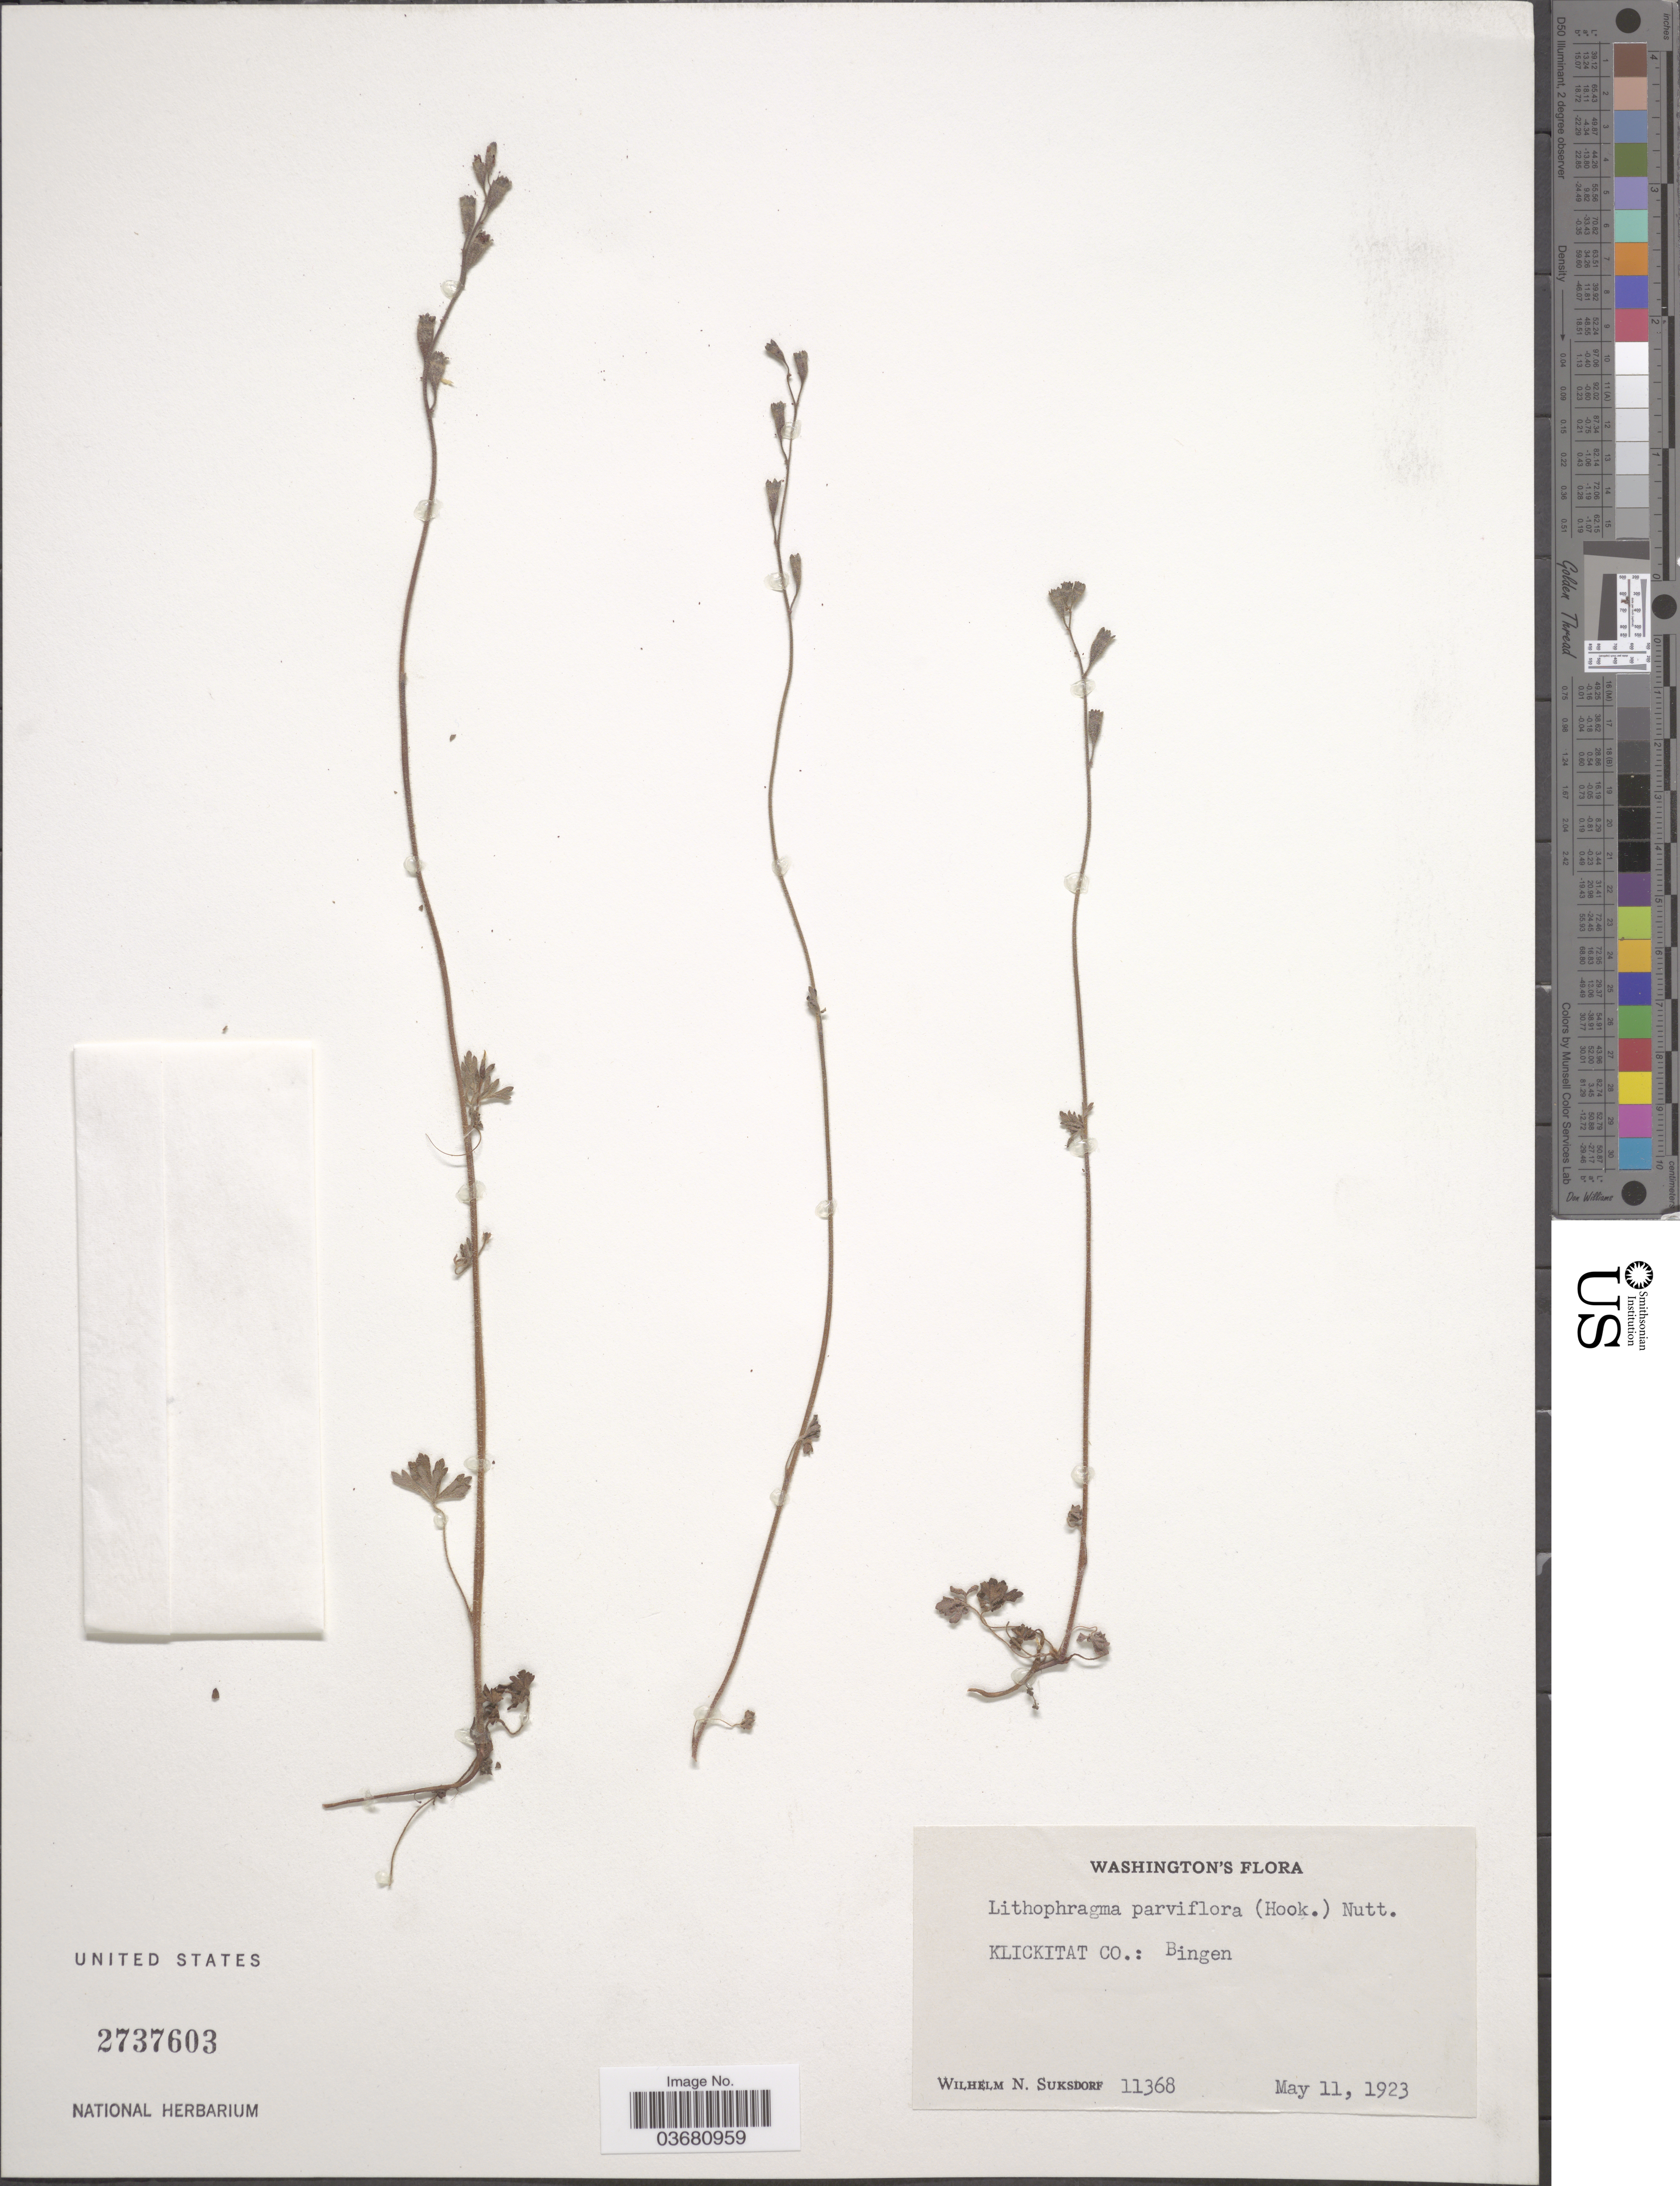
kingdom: Plantae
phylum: Tracheophyta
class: Magnoliopsida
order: Saxifragales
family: Saxifragaceae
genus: Lithophragma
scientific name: Lithophragma parviflorum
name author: (Hook.) Nutt.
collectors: W. N. Suksdorf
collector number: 11368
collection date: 1923-05-11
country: United States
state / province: Washington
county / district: Klickitat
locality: Klickitat Co.: Bingen.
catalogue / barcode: US 2737603